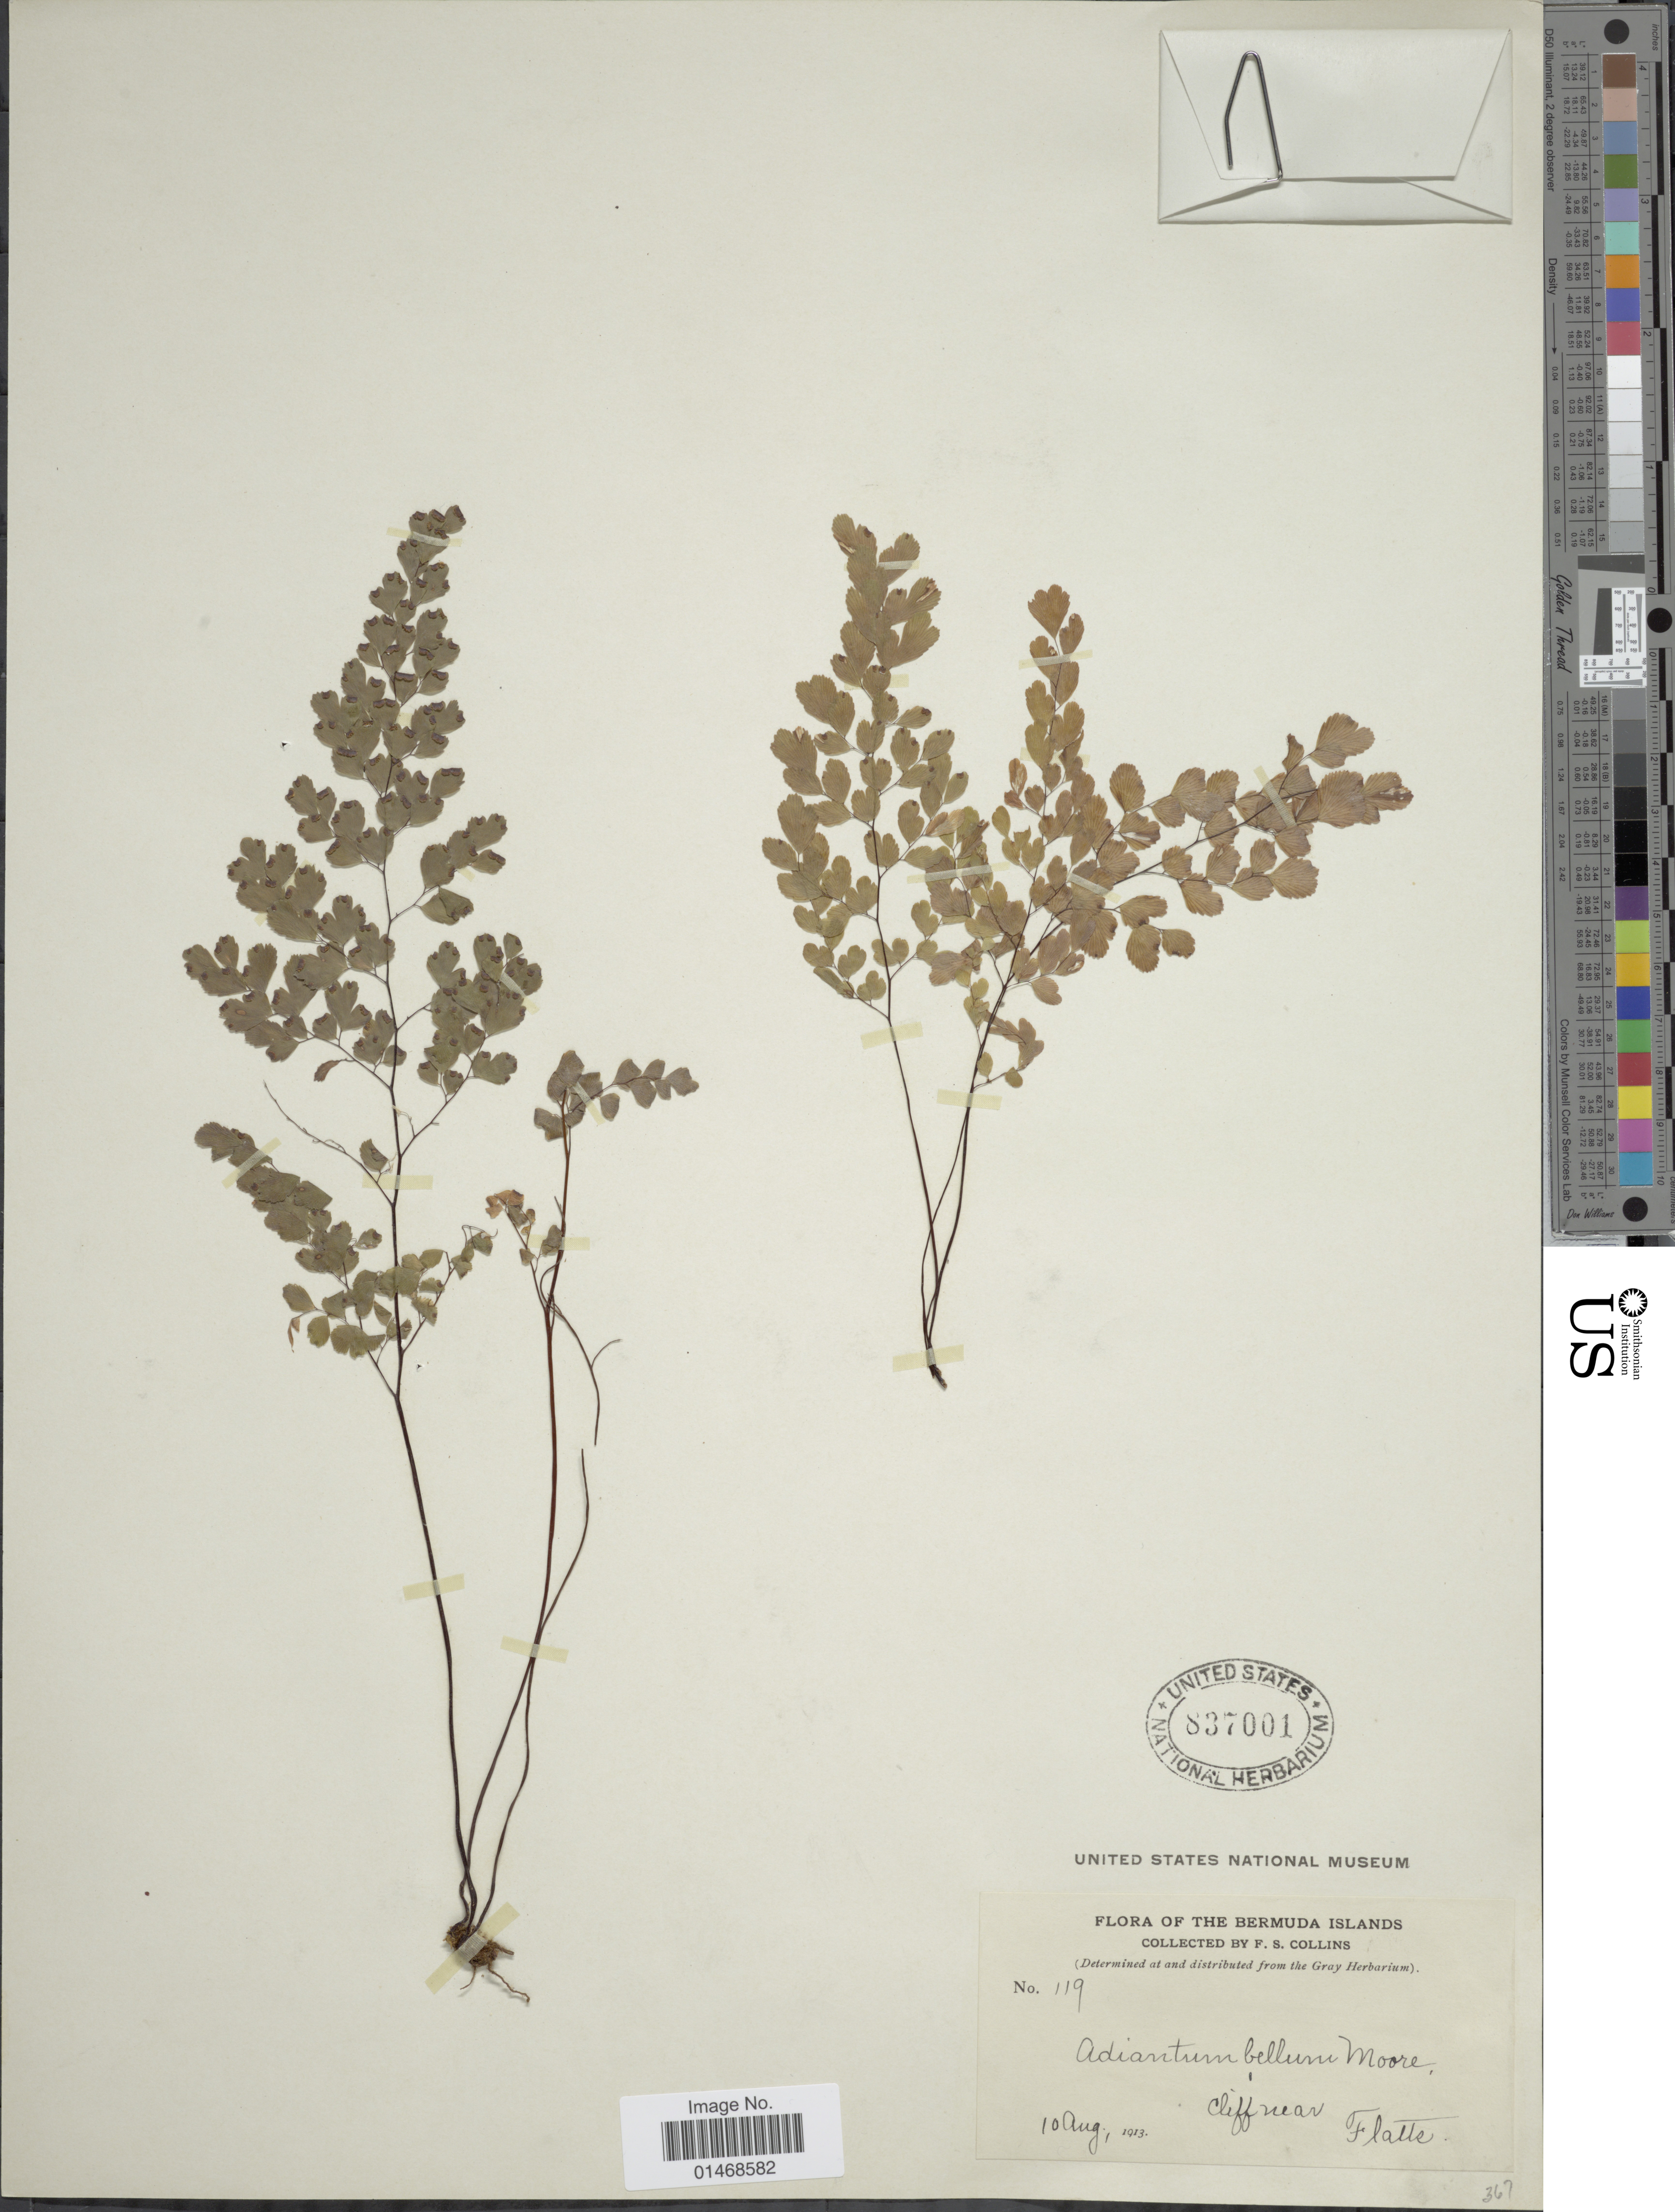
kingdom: Plantae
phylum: Tracheophyta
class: Polypodiopsida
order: Polypodiales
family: Pteridaceae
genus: Adiantum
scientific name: Adiantum bellum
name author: T. Moore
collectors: F. Collins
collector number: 119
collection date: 1913-08-10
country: Bermuda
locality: The Bermuda Islands, Cliff near Flatts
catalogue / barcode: US 837001